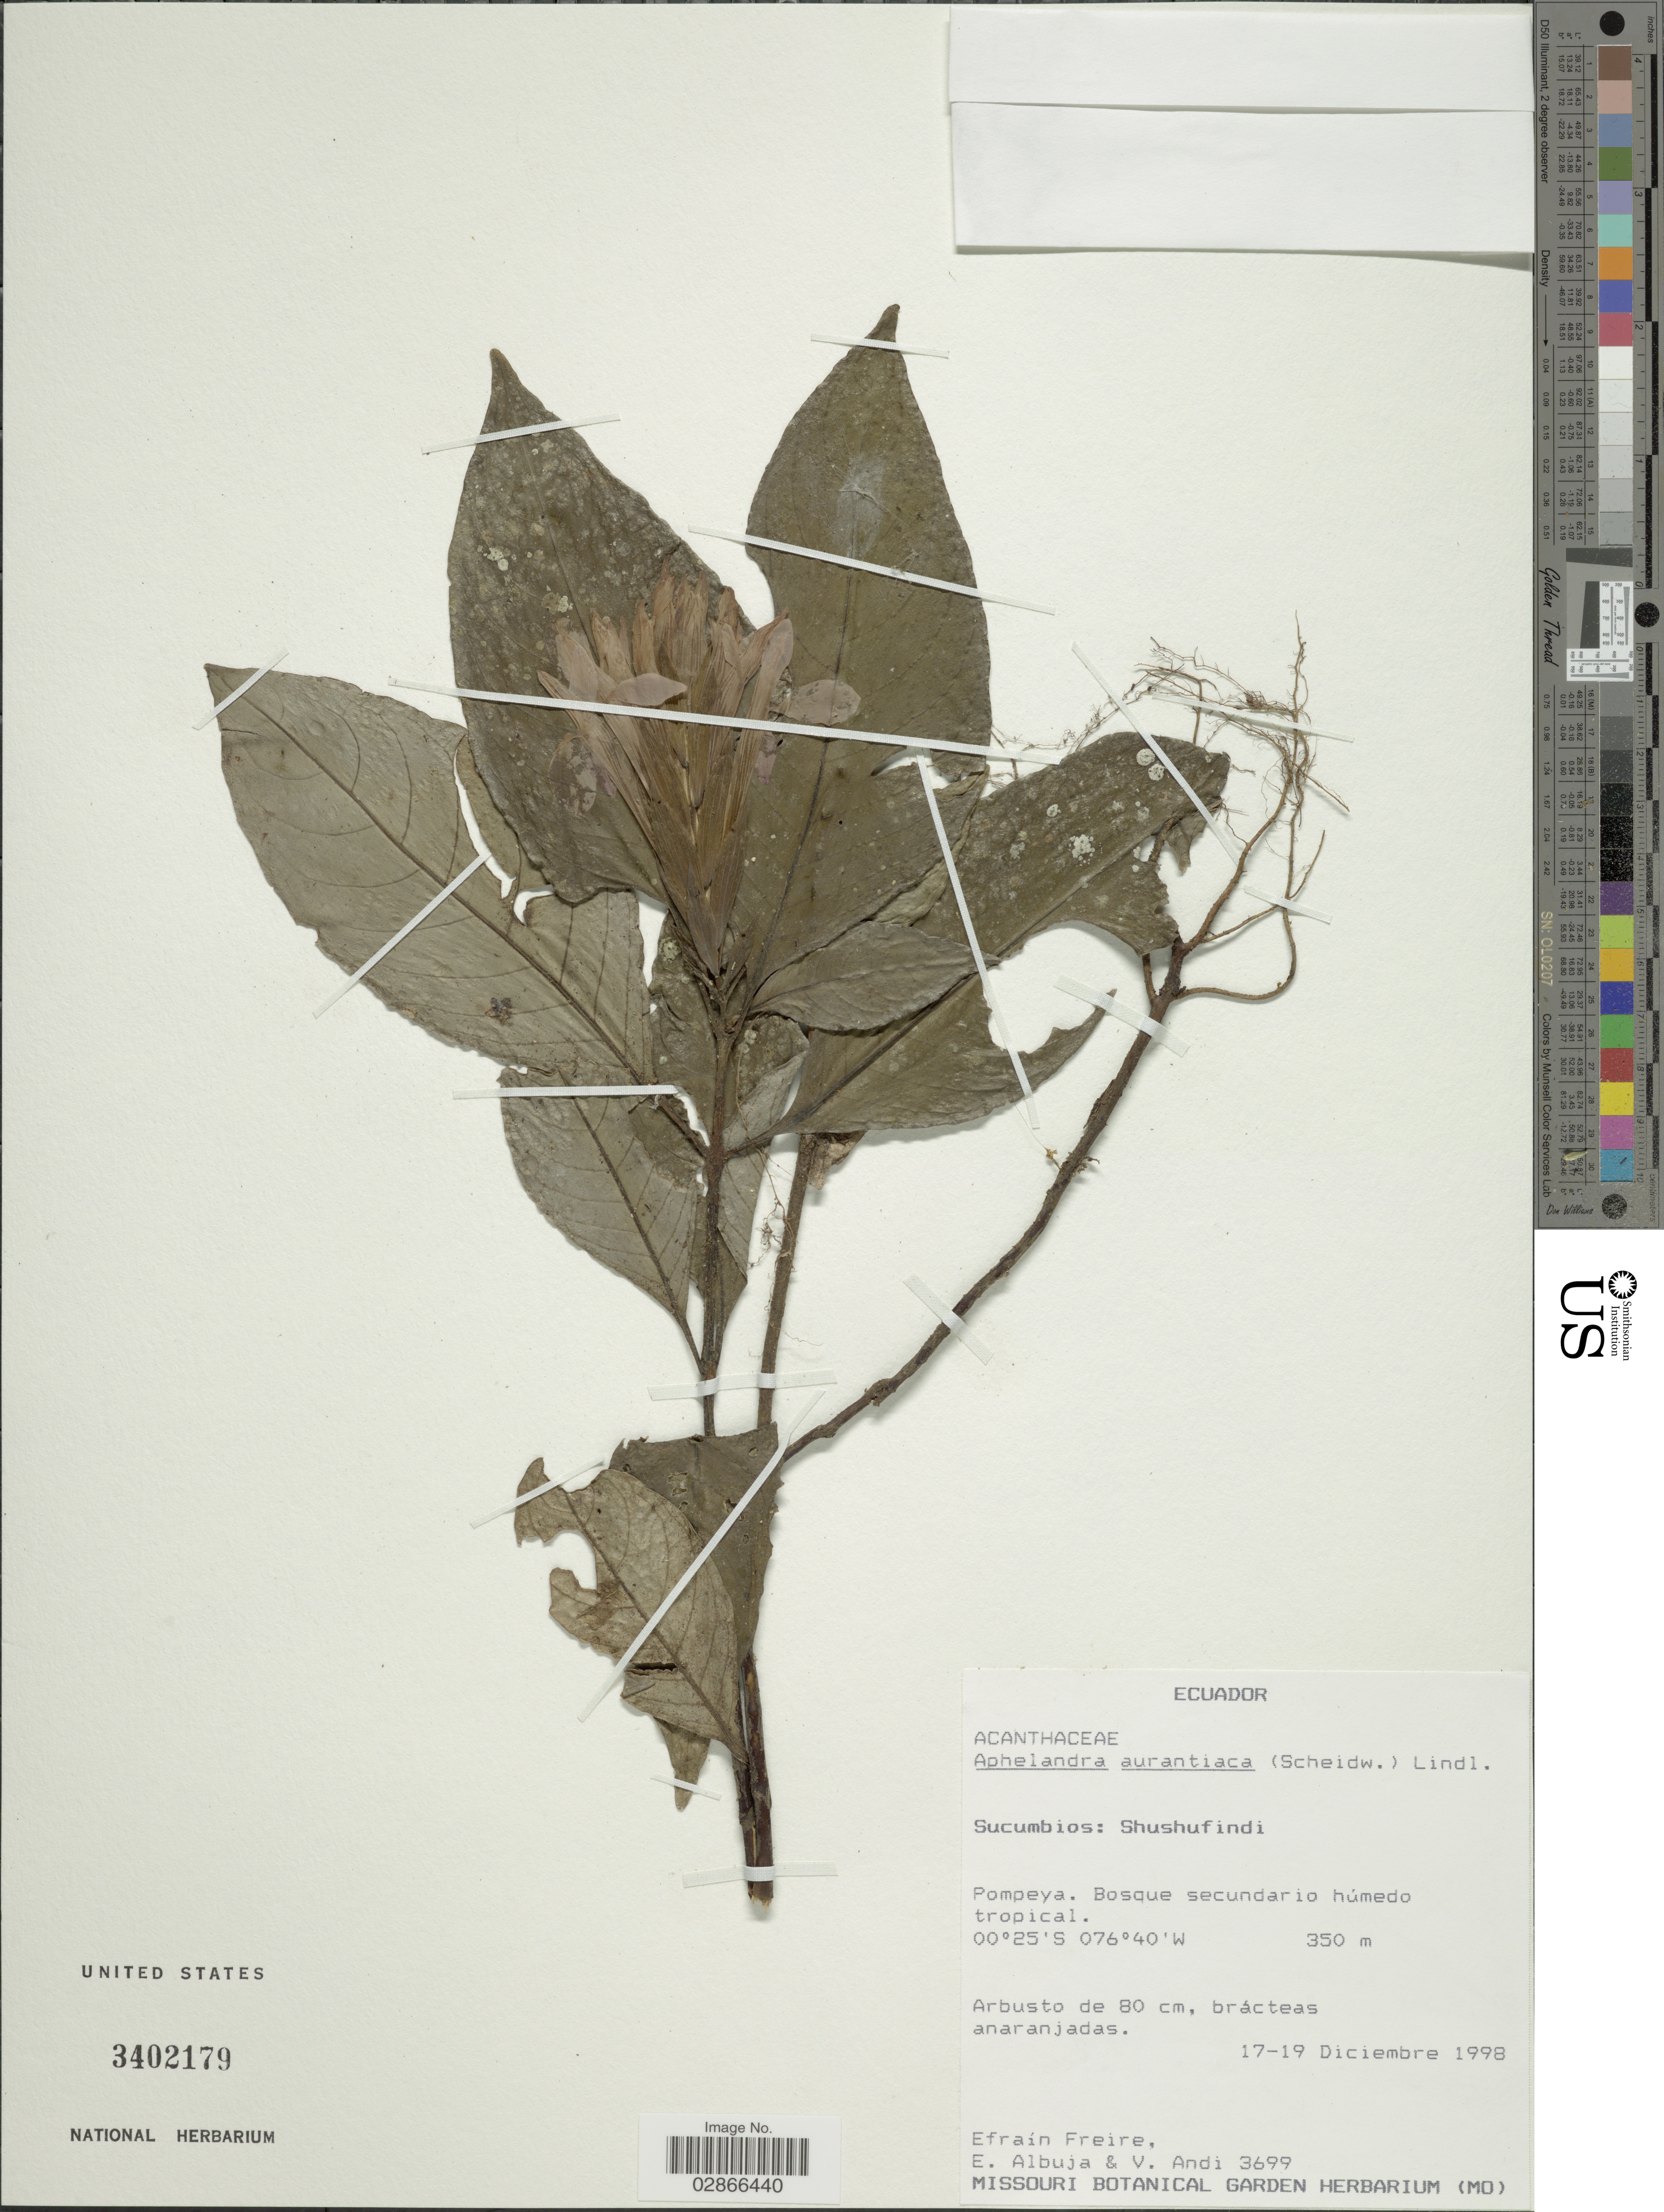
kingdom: Plantae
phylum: Tracheophyta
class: Magnoliopsida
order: Lamiales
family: Acanthaceae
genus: Aphelandra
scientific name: Aphelandra aurantiaca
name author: (Scheidw.) Lindl.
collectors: E. Freire, E. Albuja & V. Andi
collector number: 3699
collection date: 1998-12-17/1998-12-19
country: Ecuador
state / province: Sucumbíos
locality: Shushufindi. Pompeya.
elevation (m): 350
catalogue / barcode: US 3402179